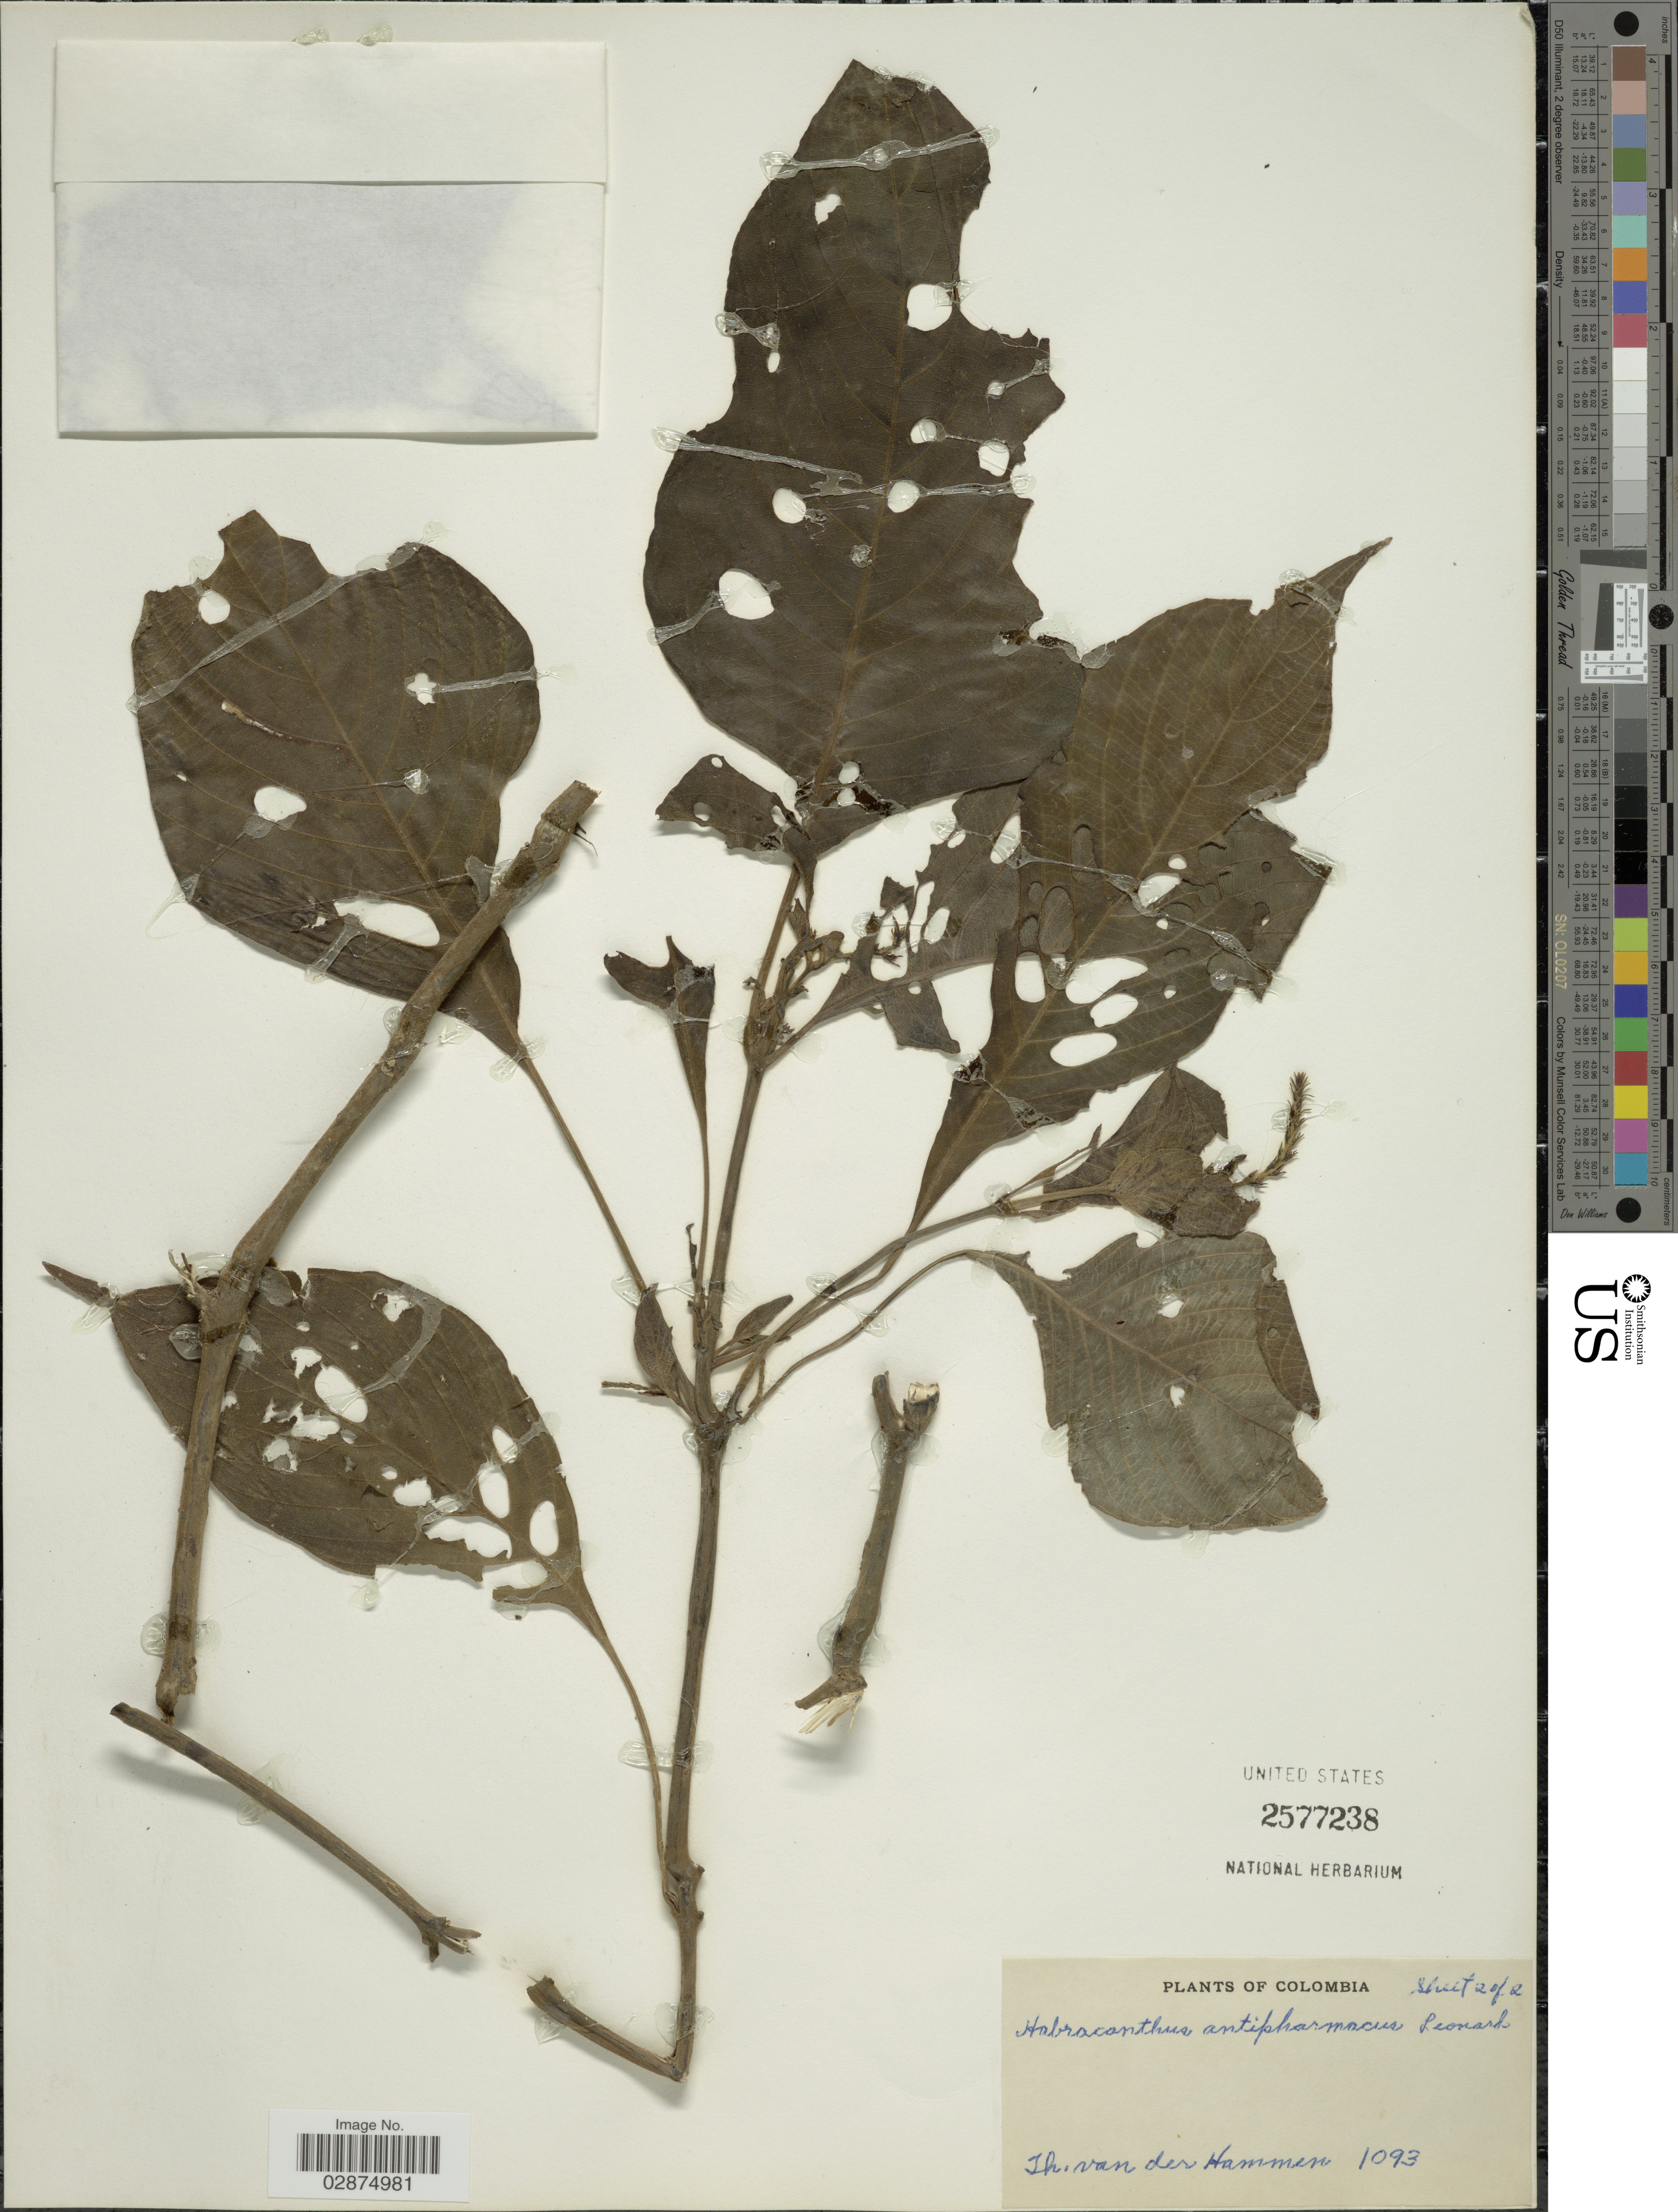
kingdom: Plantae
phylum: Tracheophyta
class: Magnoliopsida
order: Lamiales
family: Acanthaceae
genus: Habracanthus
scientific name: Habracanthus antipharmacus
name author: Leonard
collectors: T. Van der Hammen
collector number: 1093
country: Colombia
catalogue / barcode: US 2577238